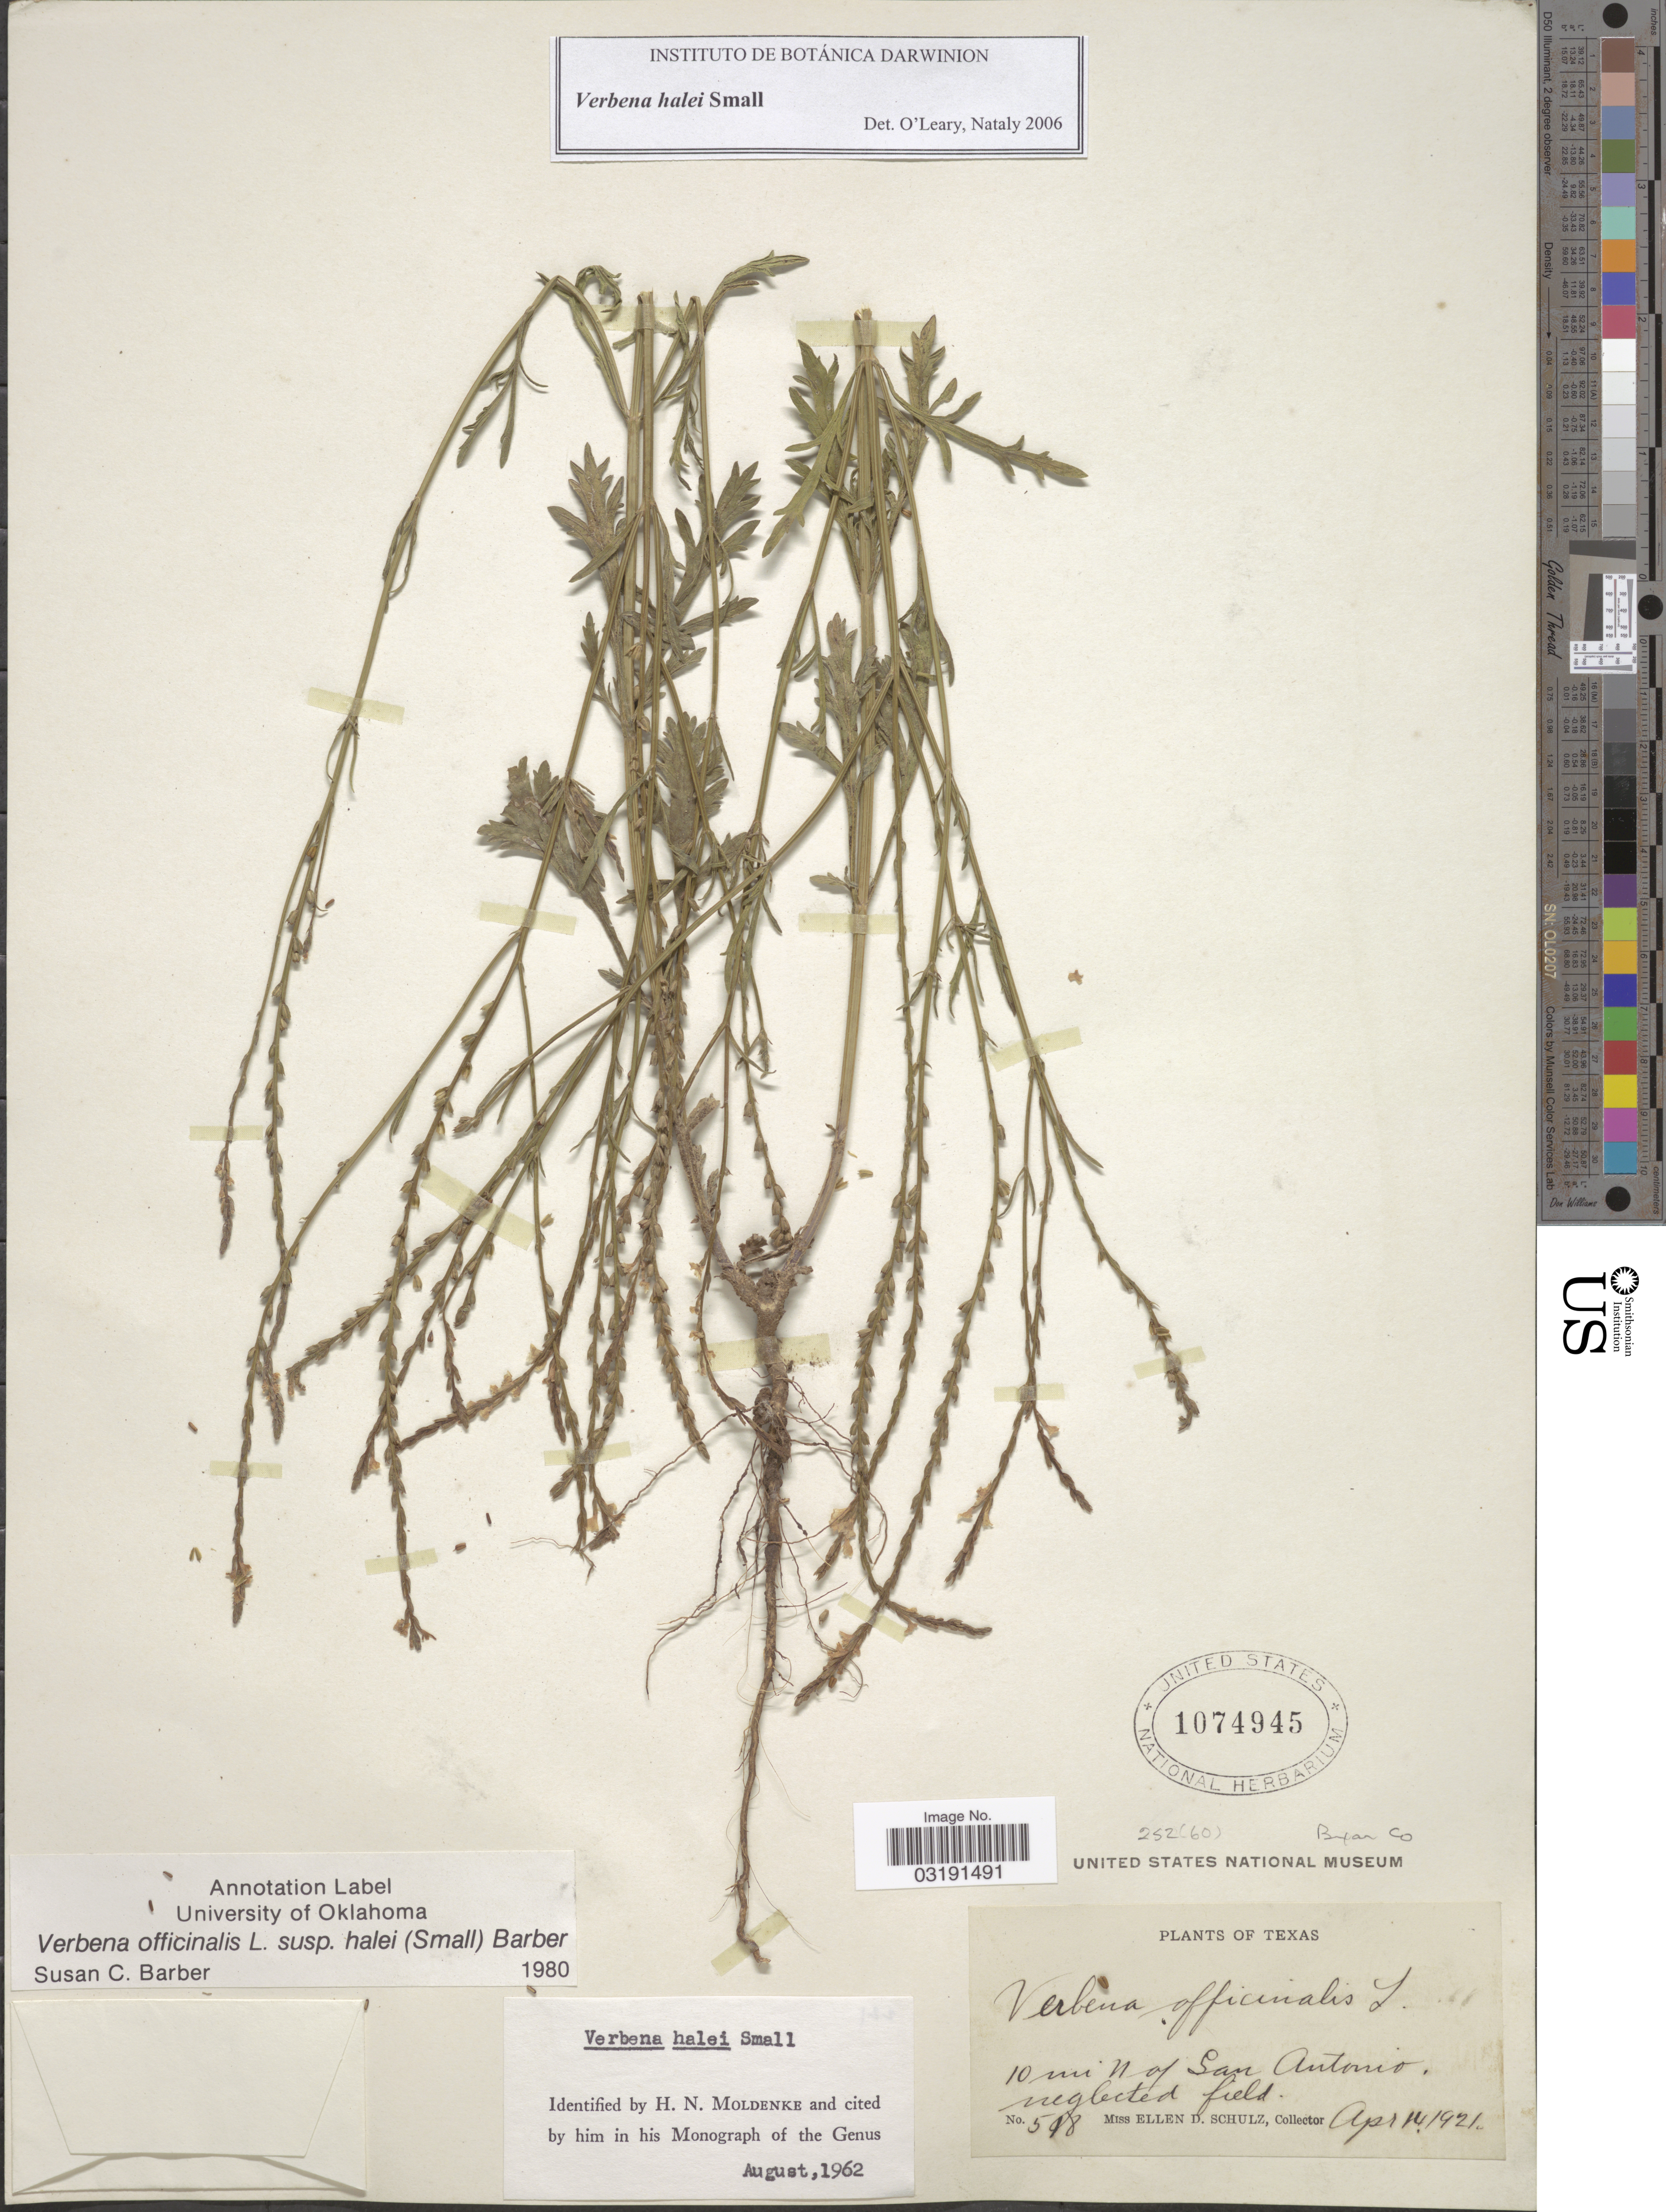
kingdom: Plantae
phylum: Tracheophyta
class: Magnoliopsida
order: Lamiales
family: Verbenaceae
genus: Verbena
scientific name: Verbena halei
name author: Small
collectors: E. D. Schulz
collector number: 598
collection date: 1921-04-14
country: United States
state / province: Texas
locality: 10 mi. N of San Antonio, Bexar Co.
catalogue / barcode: US 1074945